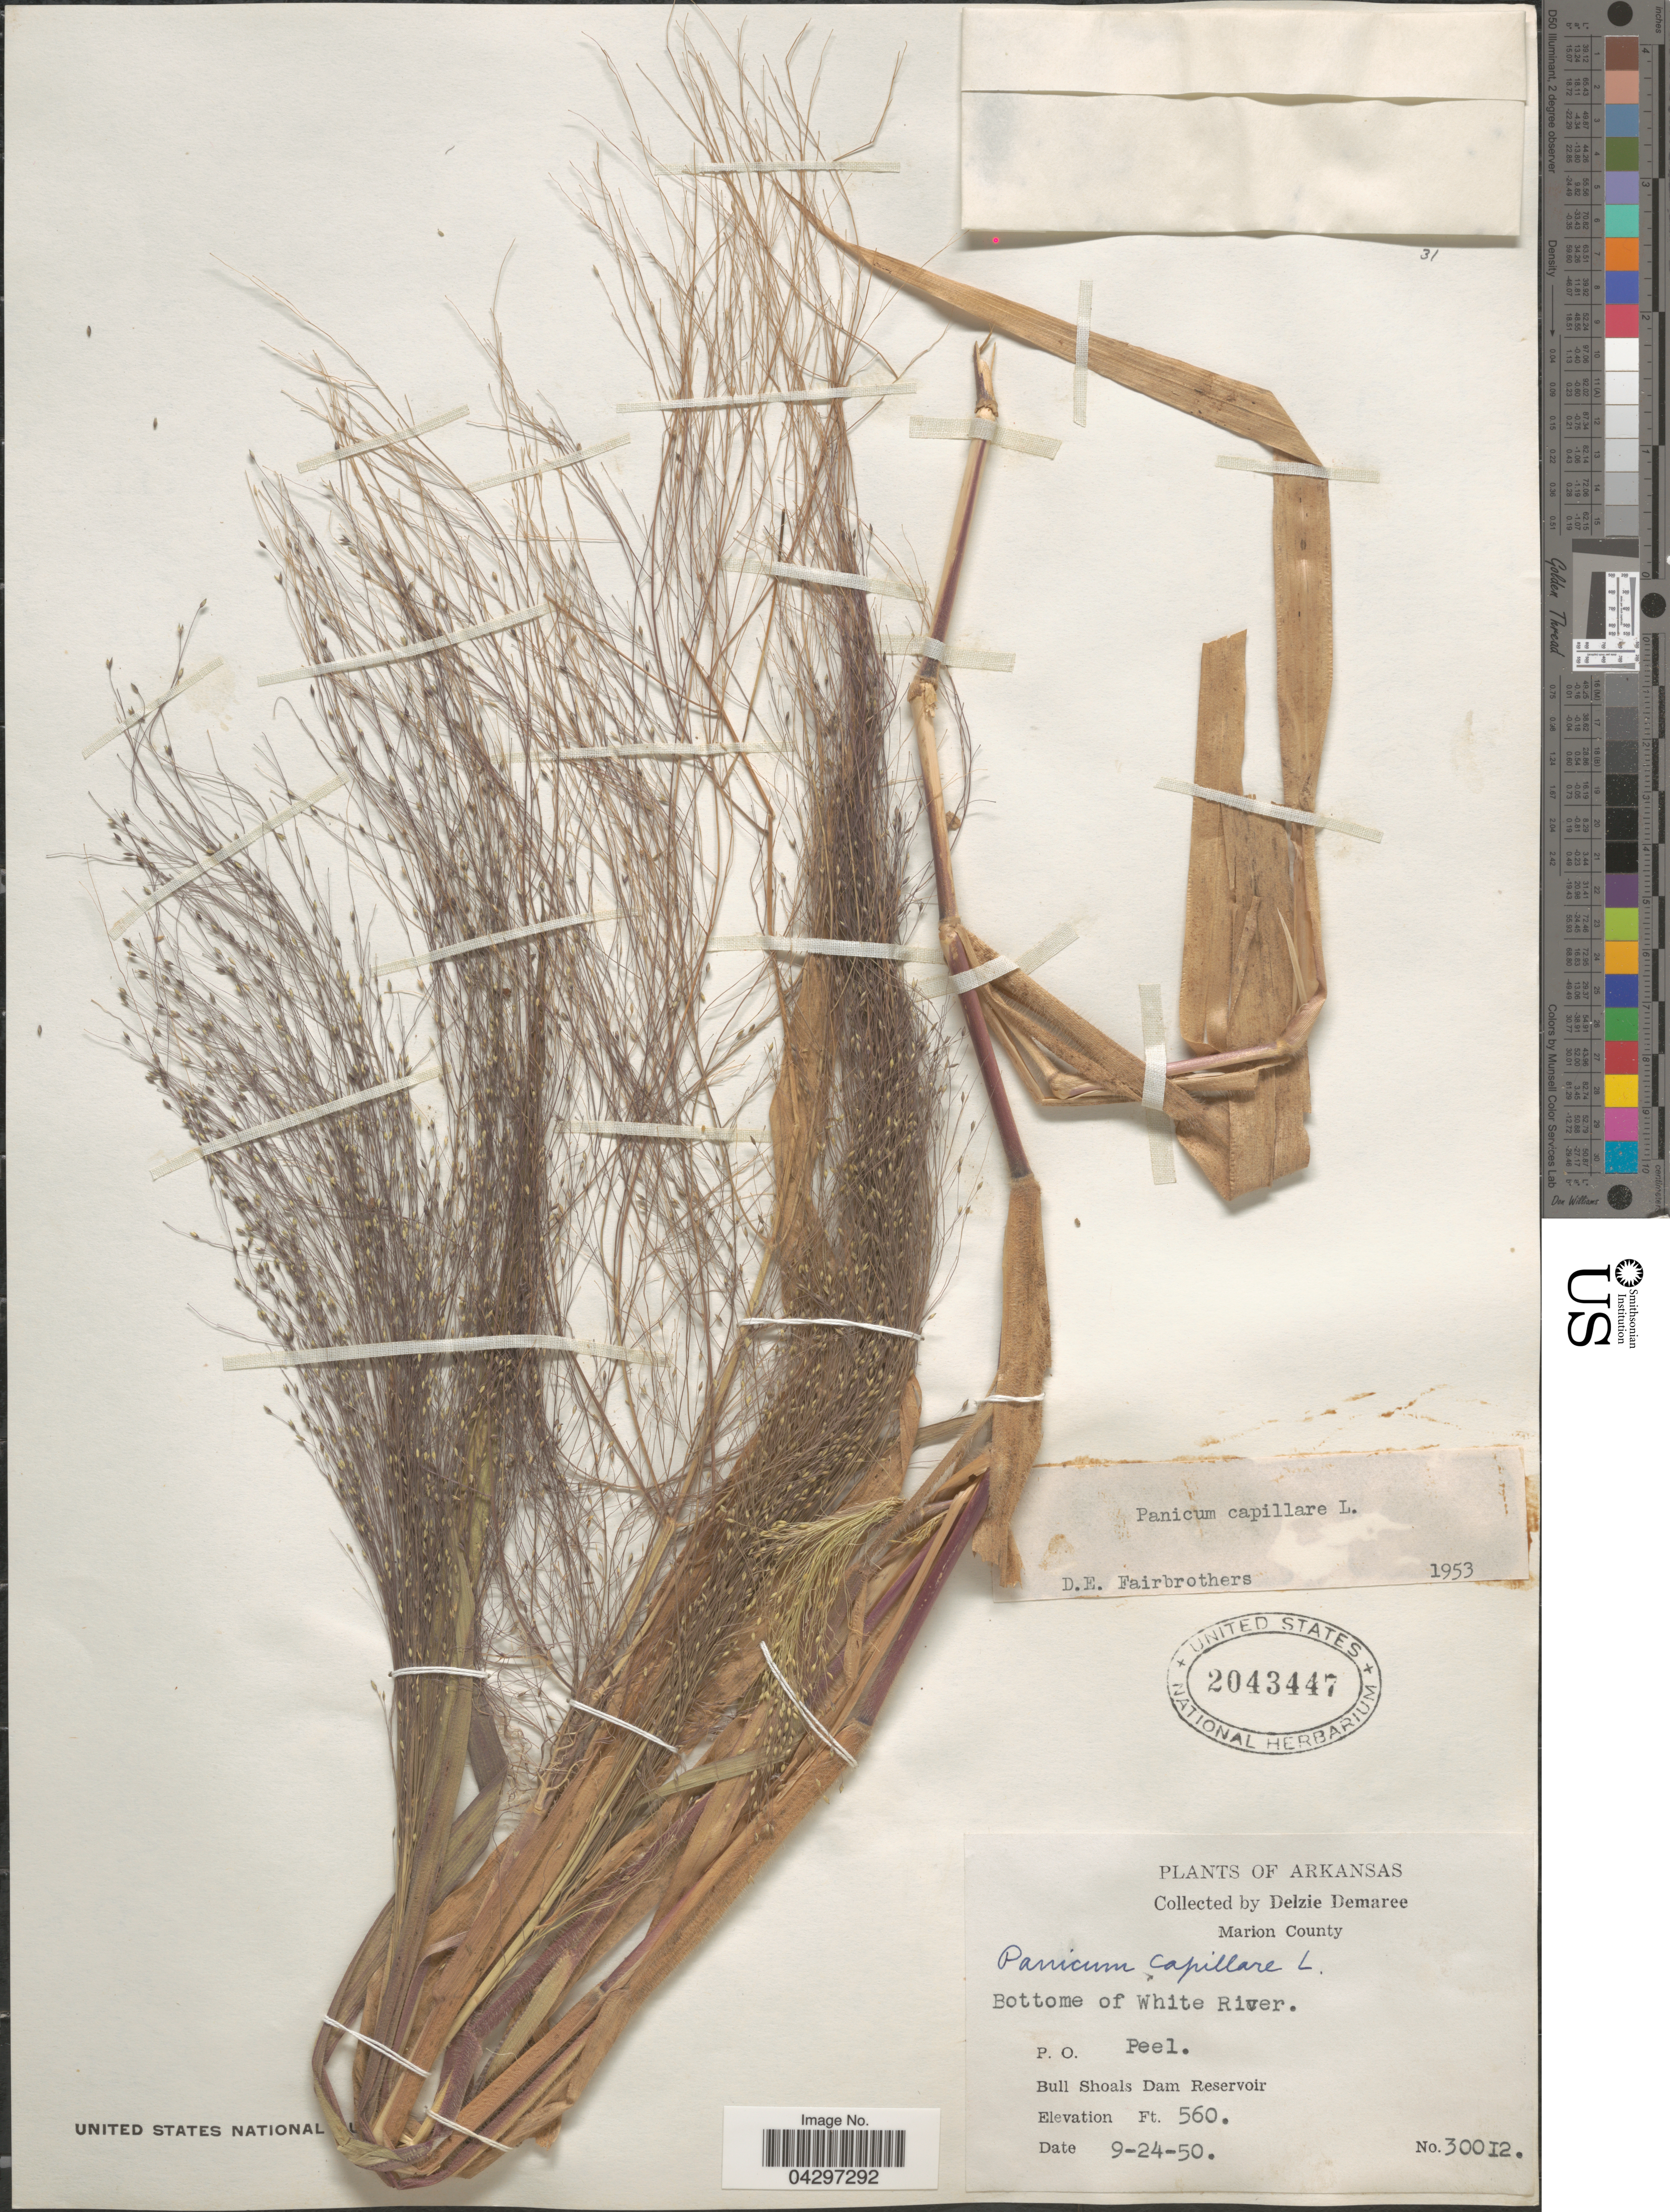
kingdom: Plantae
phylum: Tracheophyta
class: Liliopsida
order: Poales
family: Poaceae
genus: Panicum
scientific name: Panicum capillare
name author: L.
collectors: D. Demaree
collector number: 30012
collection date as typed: Transcribed d/m/y: 24/9/50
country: United States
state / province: Arkansas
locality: Marion County. Bottome of White River. P. O. Peel. Bull Shoals Dam Reservoir.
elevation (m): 171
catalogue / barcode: US 2043447